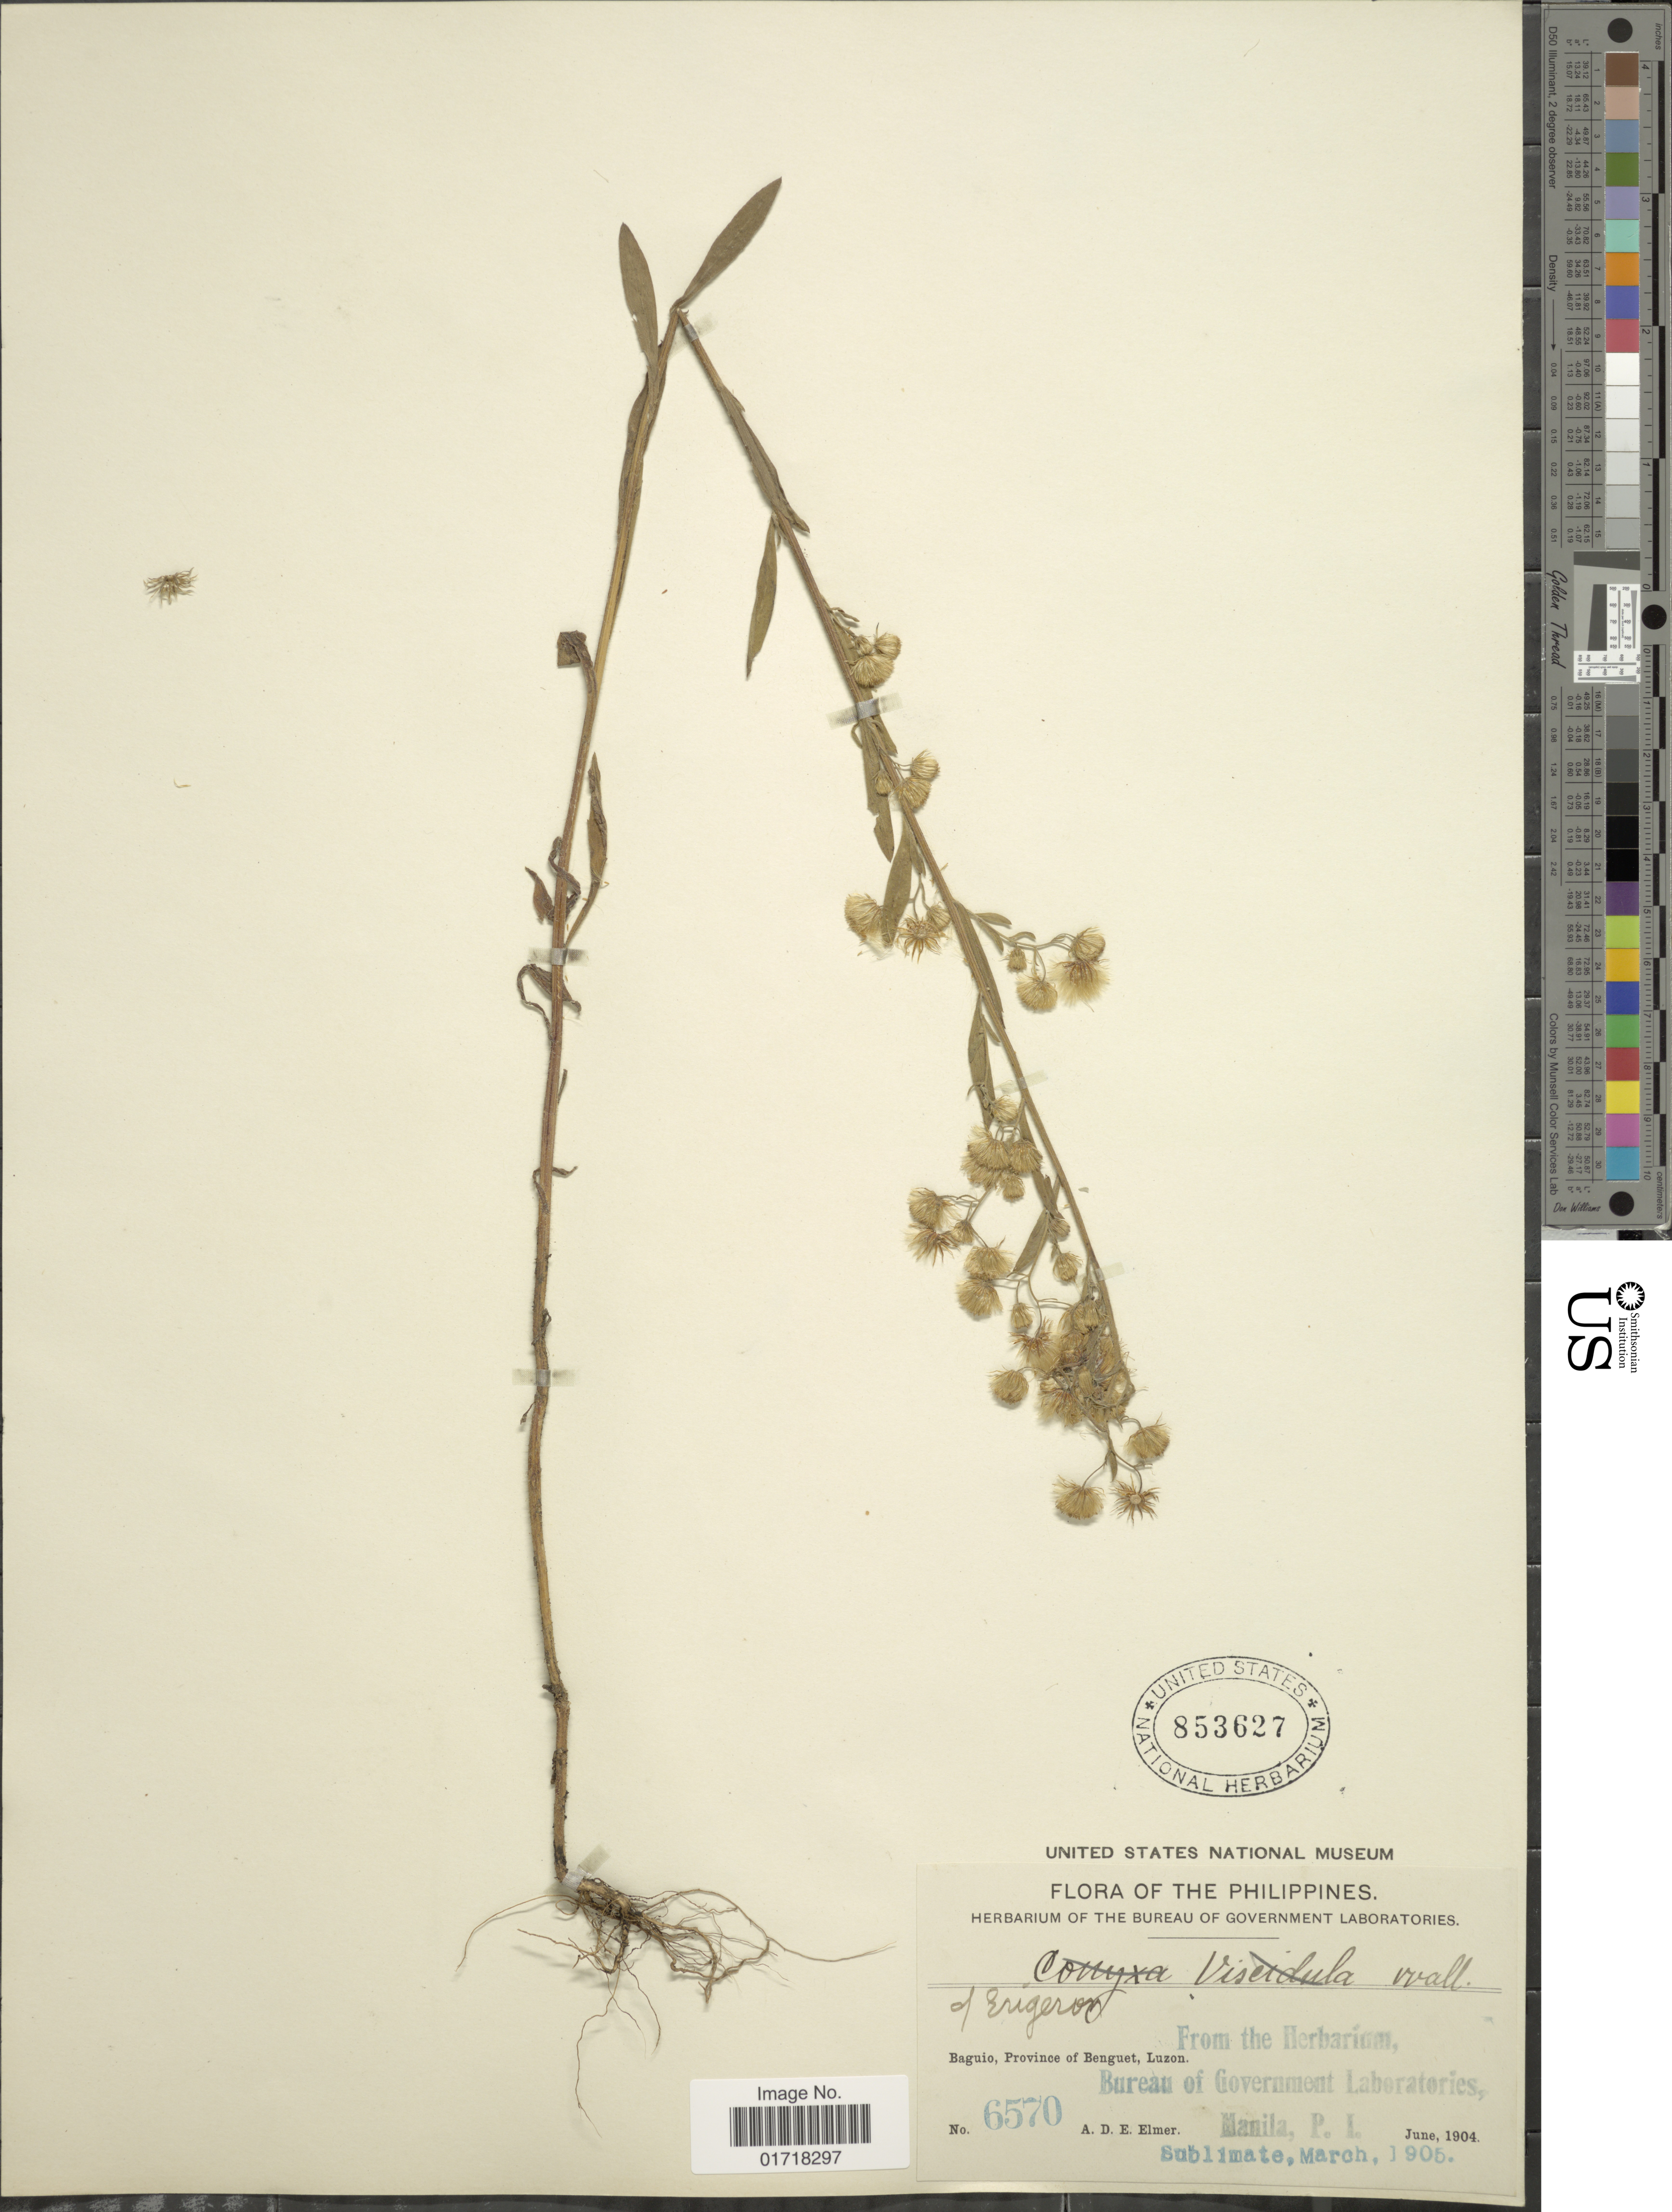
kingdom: Plantae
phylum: Tracheophyta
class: Magnoliopsida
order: Asterales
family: Asteraceae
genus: Erigeron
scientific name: Erigeron sp.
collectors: A. D. E. Elmer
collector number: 6570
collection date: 1904-06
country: Philippines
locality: Baguio, Province of Benguet, Luzon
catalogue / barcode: US 853627